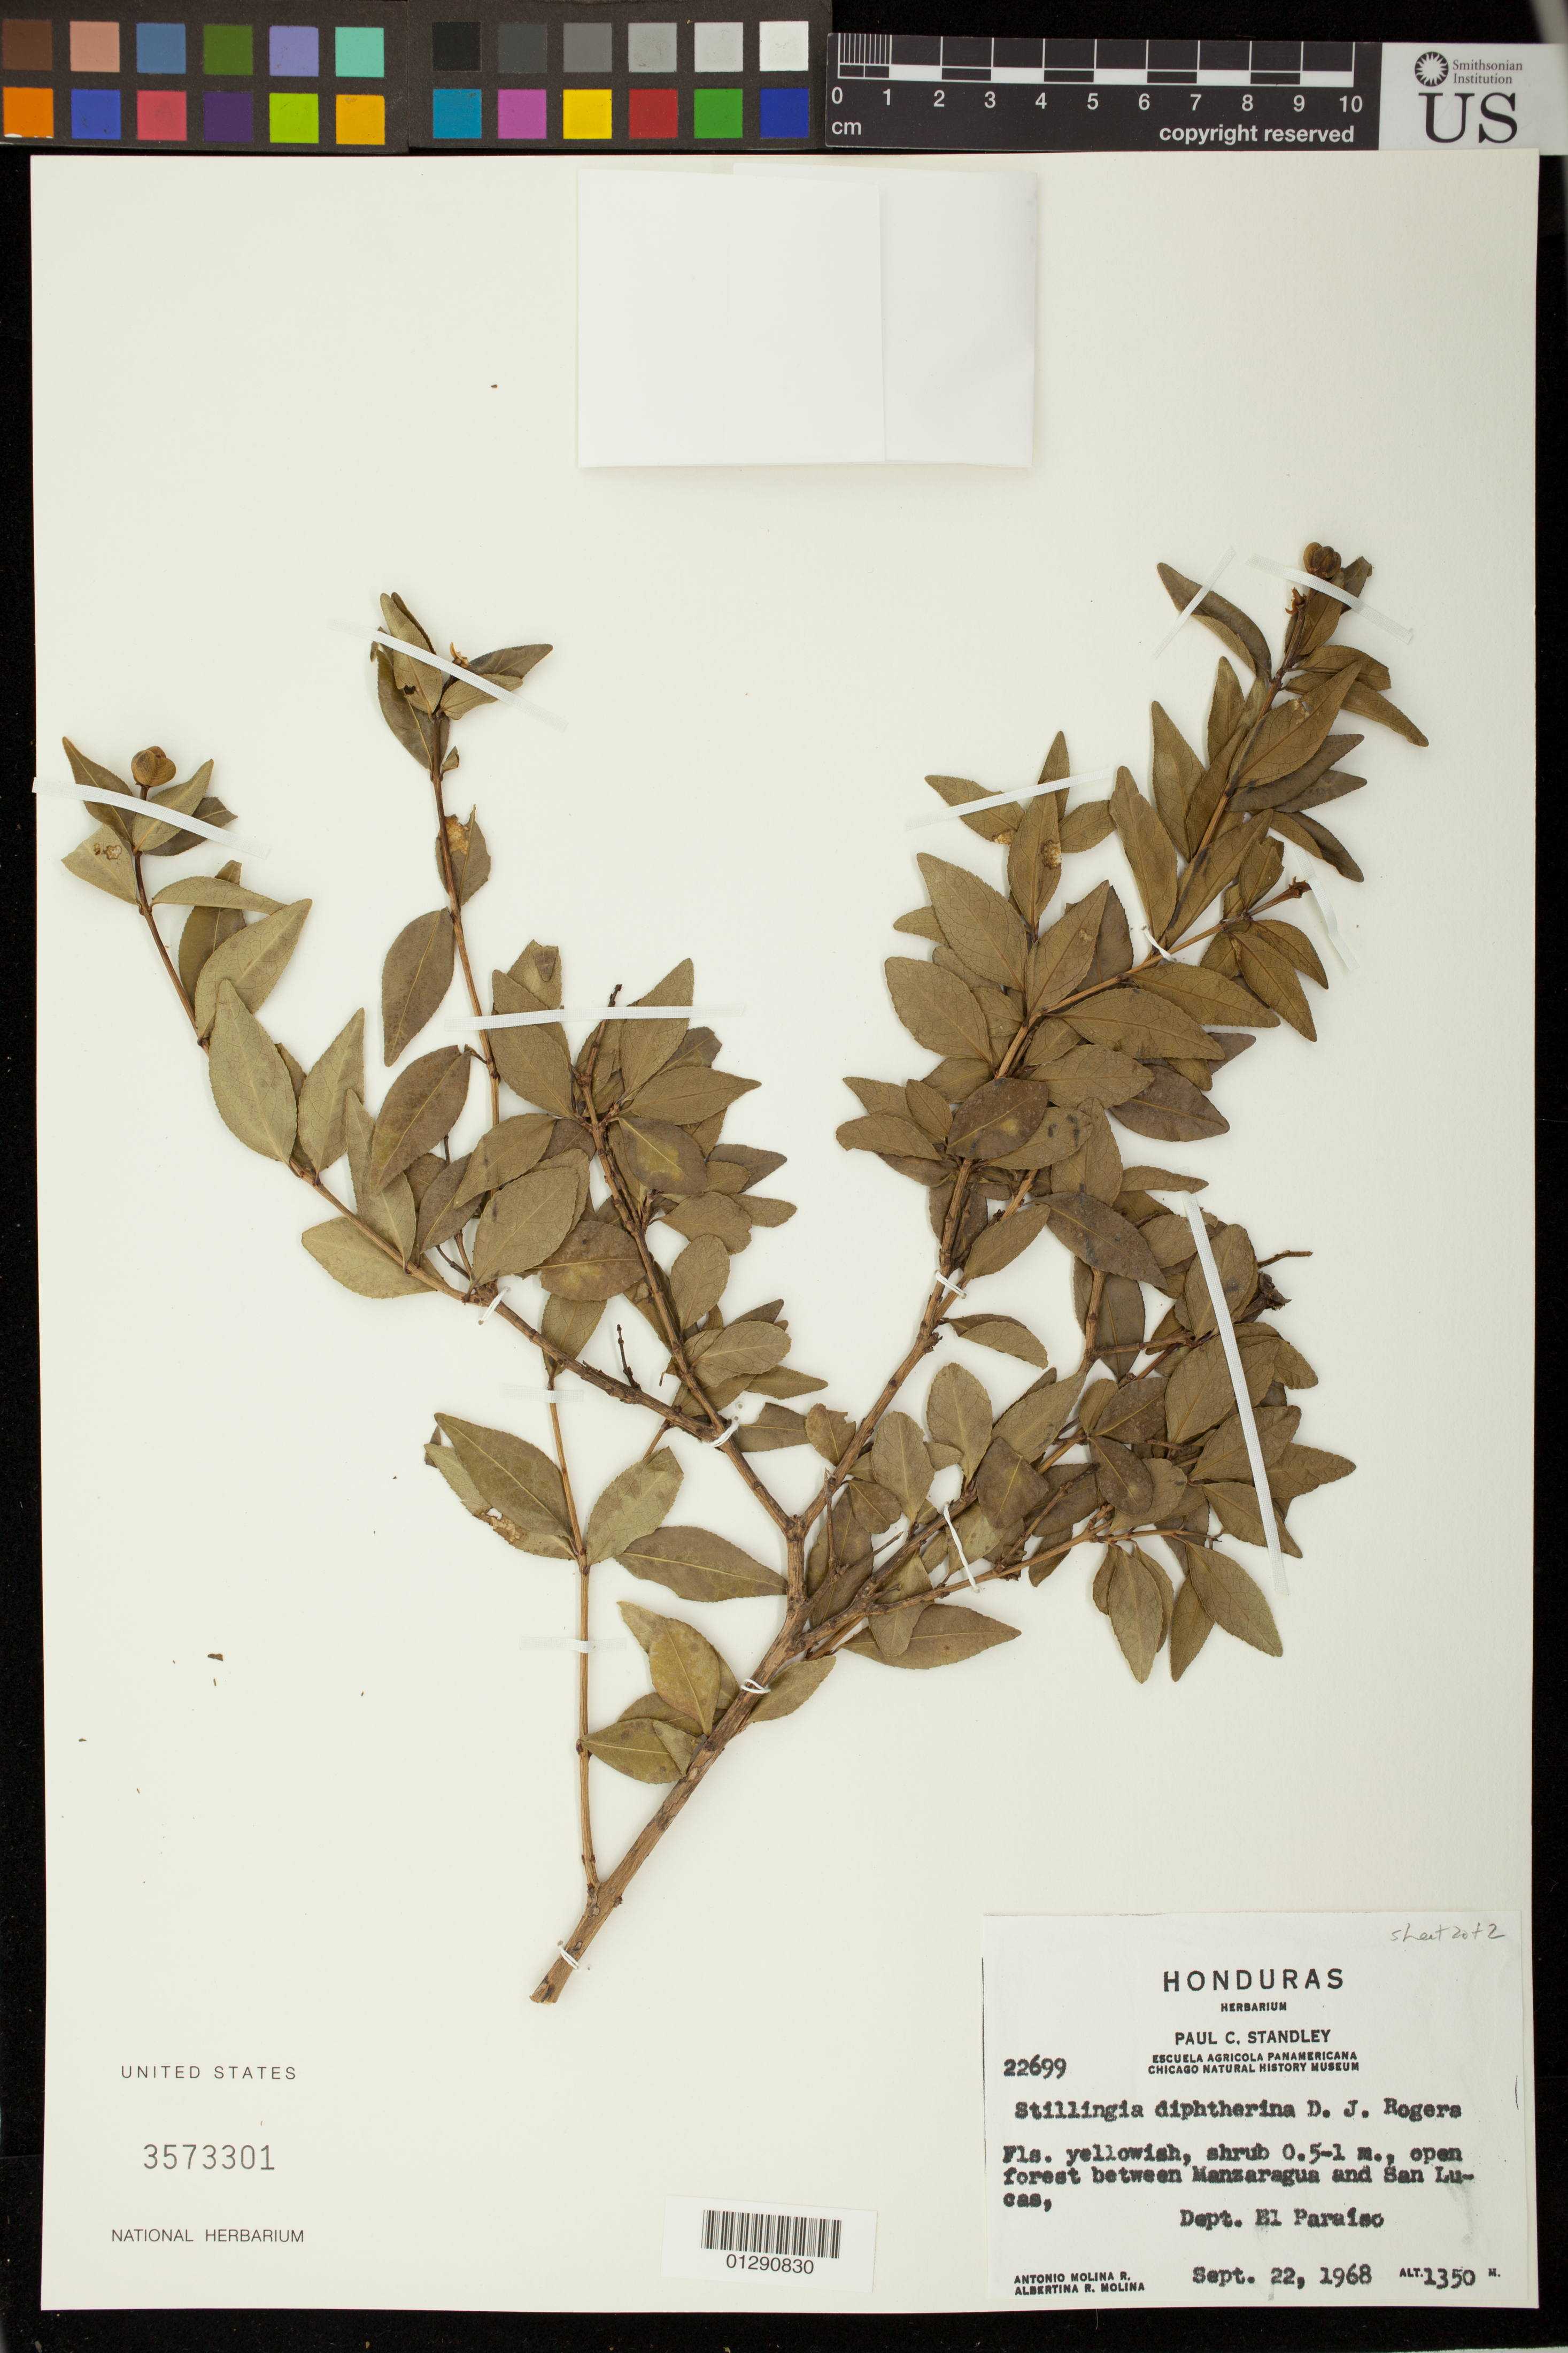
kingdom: Plantae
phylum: Tracheophyta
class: Magnoliopsida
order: Malpighiales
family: Euphorbiaceae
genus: Stillingia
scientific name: Stillingia diphtherina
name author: D.J. Rogers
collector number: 22699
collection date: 1968-09-22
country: Honduras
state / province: El Paraíso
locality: Open forest between Manzaragua and San Lucas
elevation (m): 1350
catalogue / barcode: US 3573301